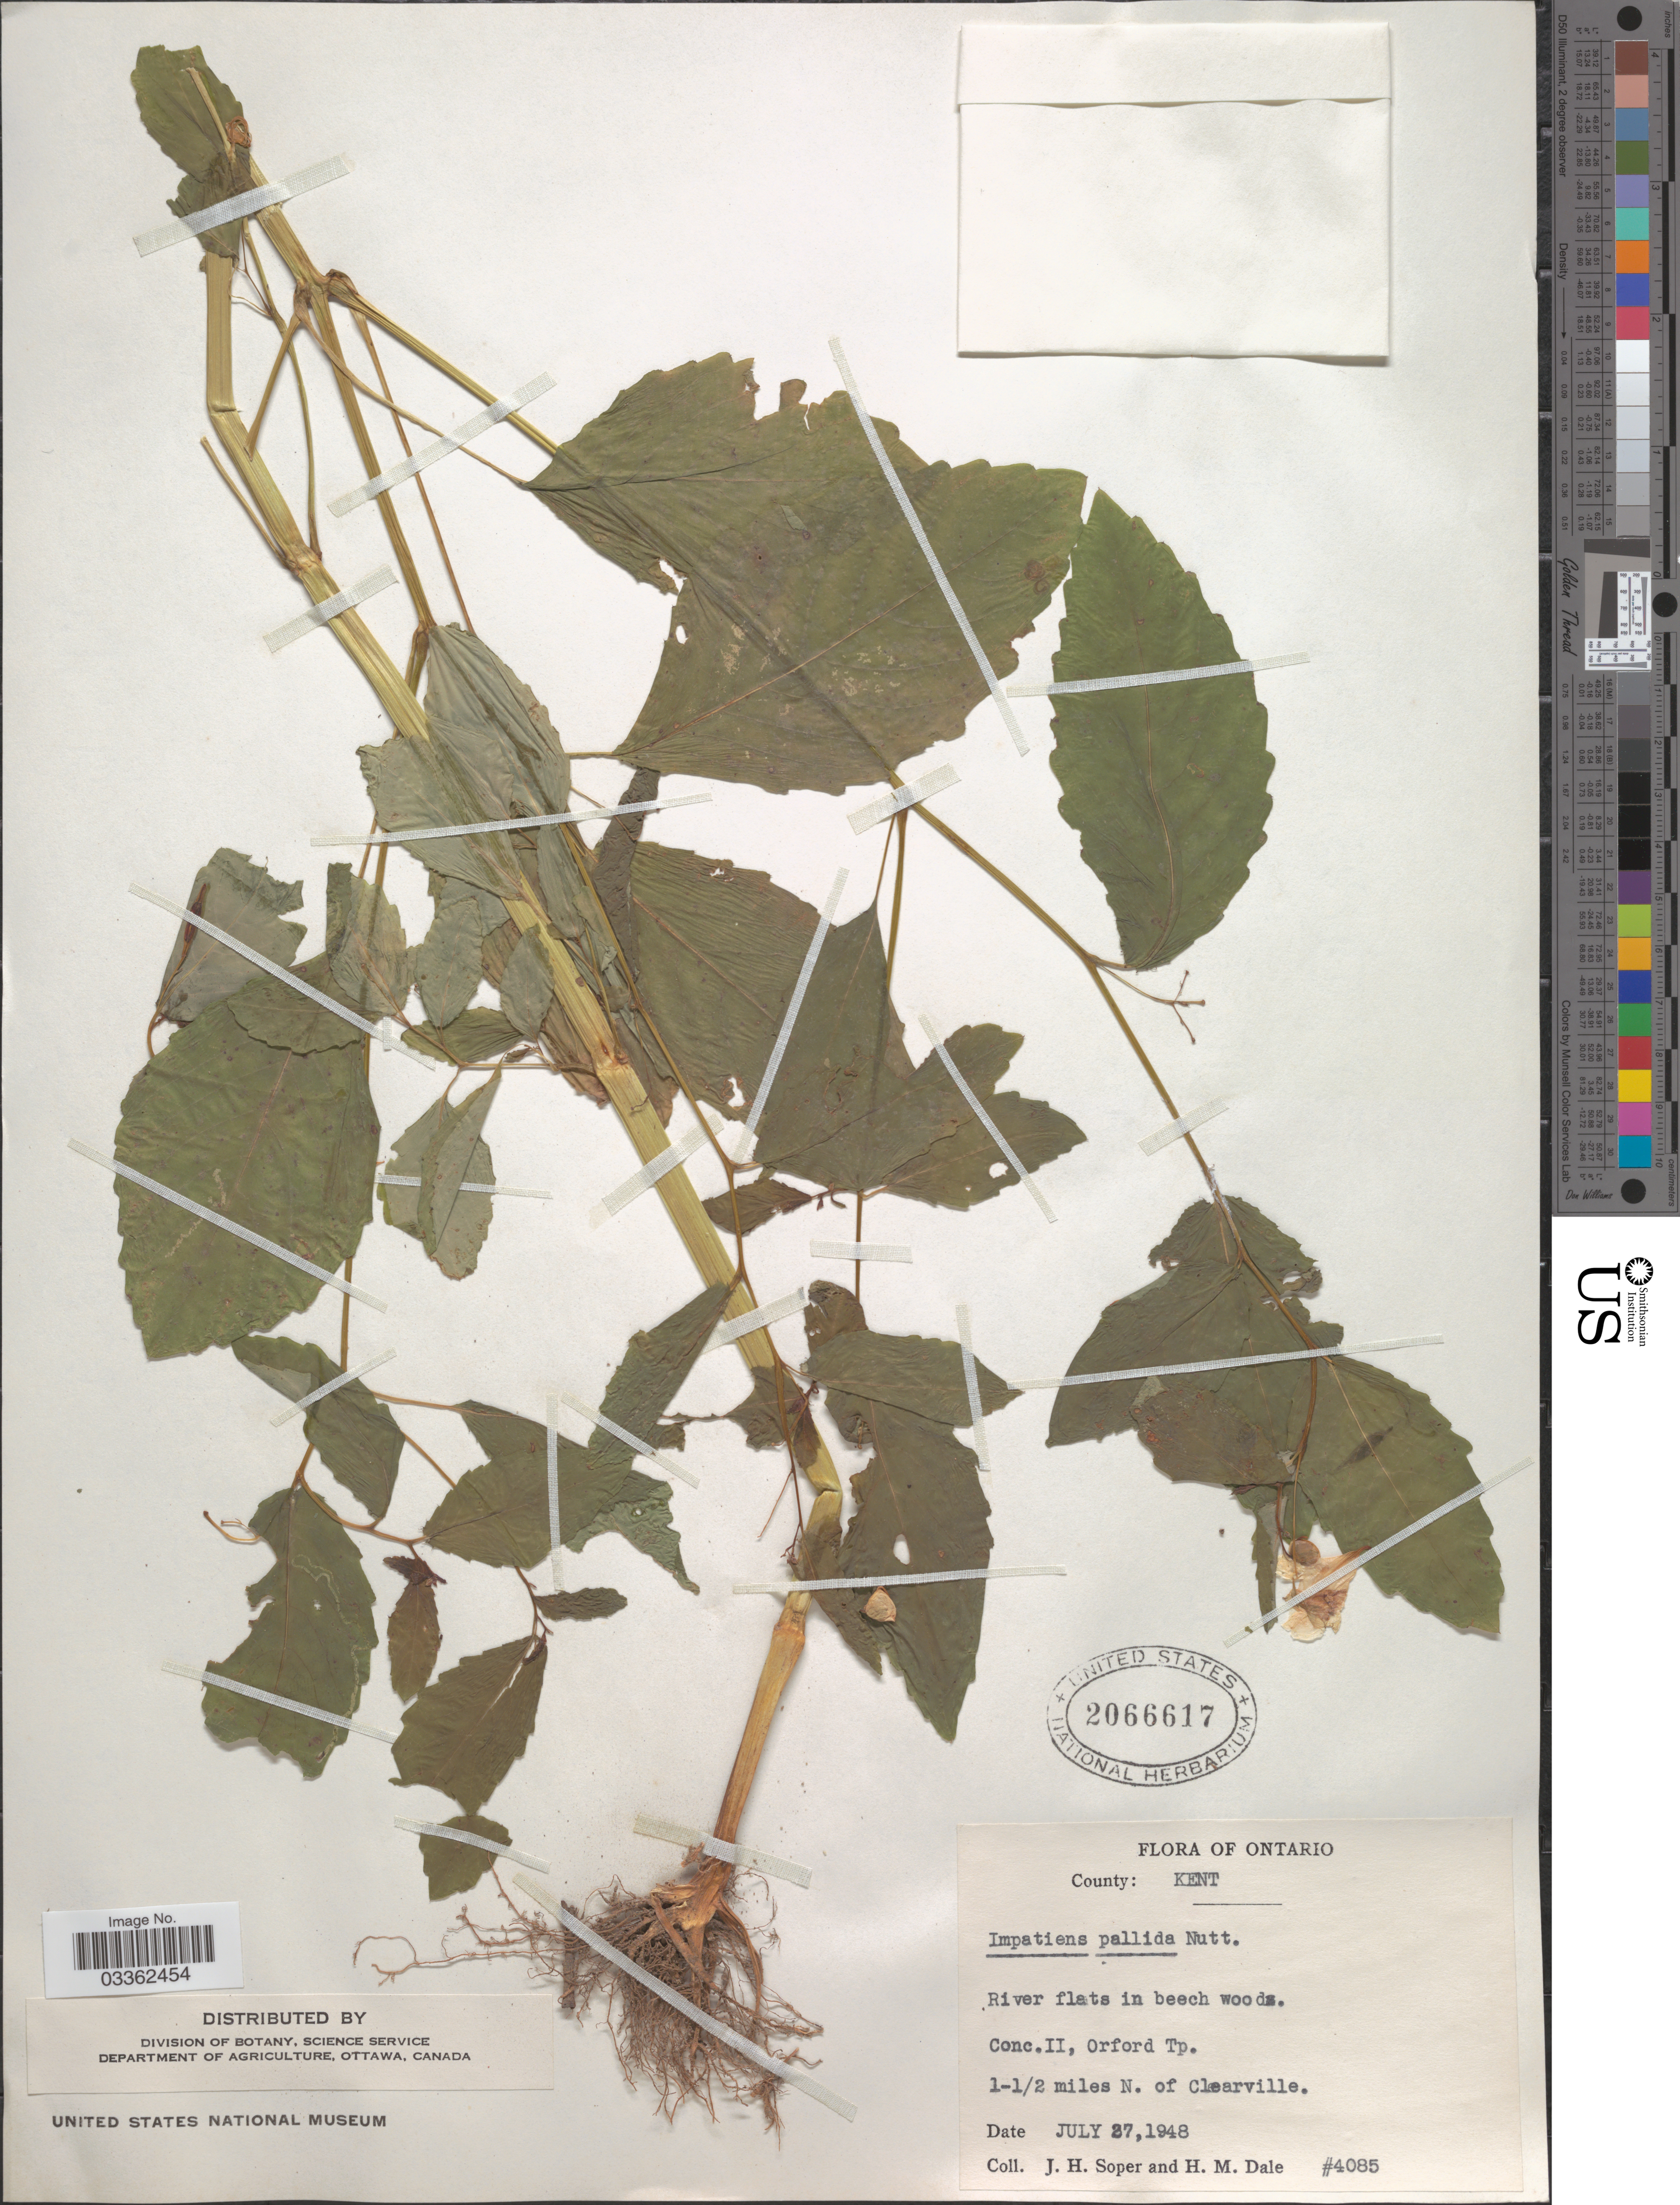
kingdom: Plantae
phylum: Tracheophyta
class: Magnoliopsida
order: Ericales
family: Balsaminaceae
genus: Impatiens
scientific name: Impatiens pallida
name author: Nutt.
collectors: J. H. Soper & H. M. Dale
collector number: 4085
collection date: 1948-07-27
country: Canada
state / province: Ontario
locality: County: Kent. Conc. II, Orford Tp. 1-½ miles N. of Clearville.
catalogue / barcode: US 2066617